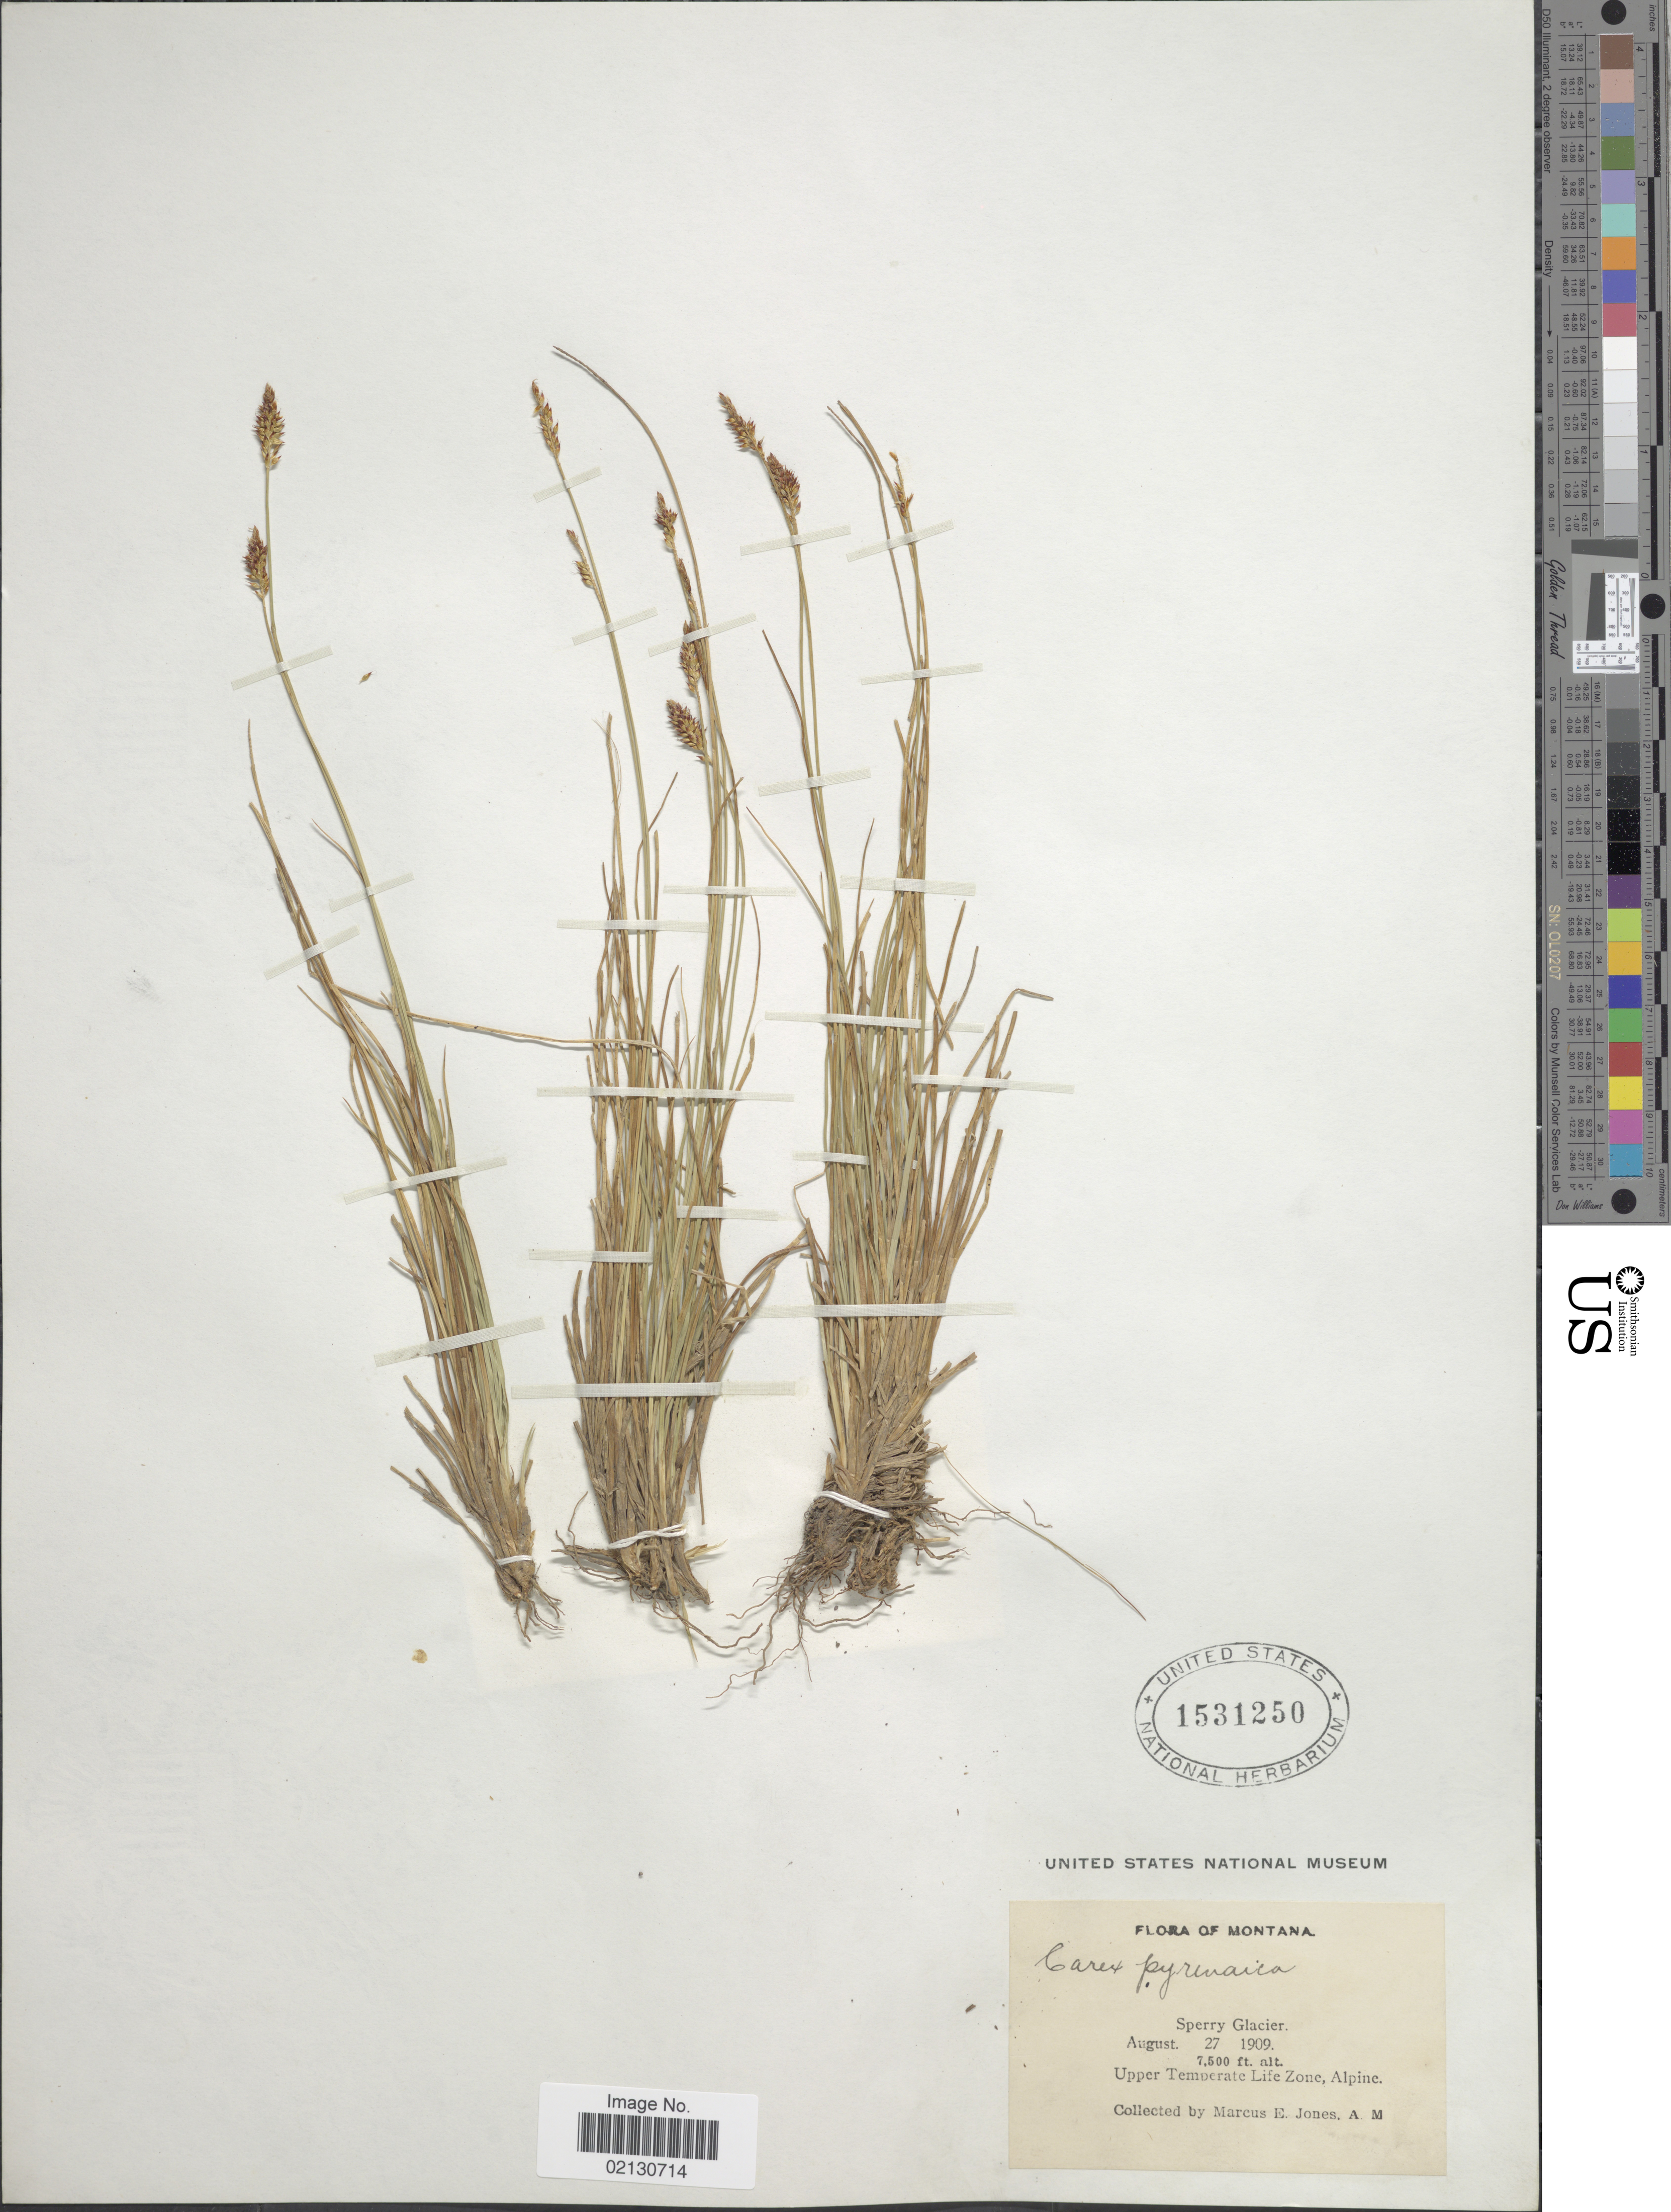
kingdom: Plantae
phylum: Tracheophyta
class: Liliopsida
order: Poales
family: Cyperaceae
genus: Carex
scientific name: Carex micropoda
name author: C.A. Mey.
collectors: M. E. Jones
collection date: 1909-08-27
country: United States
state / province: Montana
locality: Sperry Glacier. Upper Temperate Life Zone, Alpine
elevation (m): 2286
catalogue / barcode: US 1531250